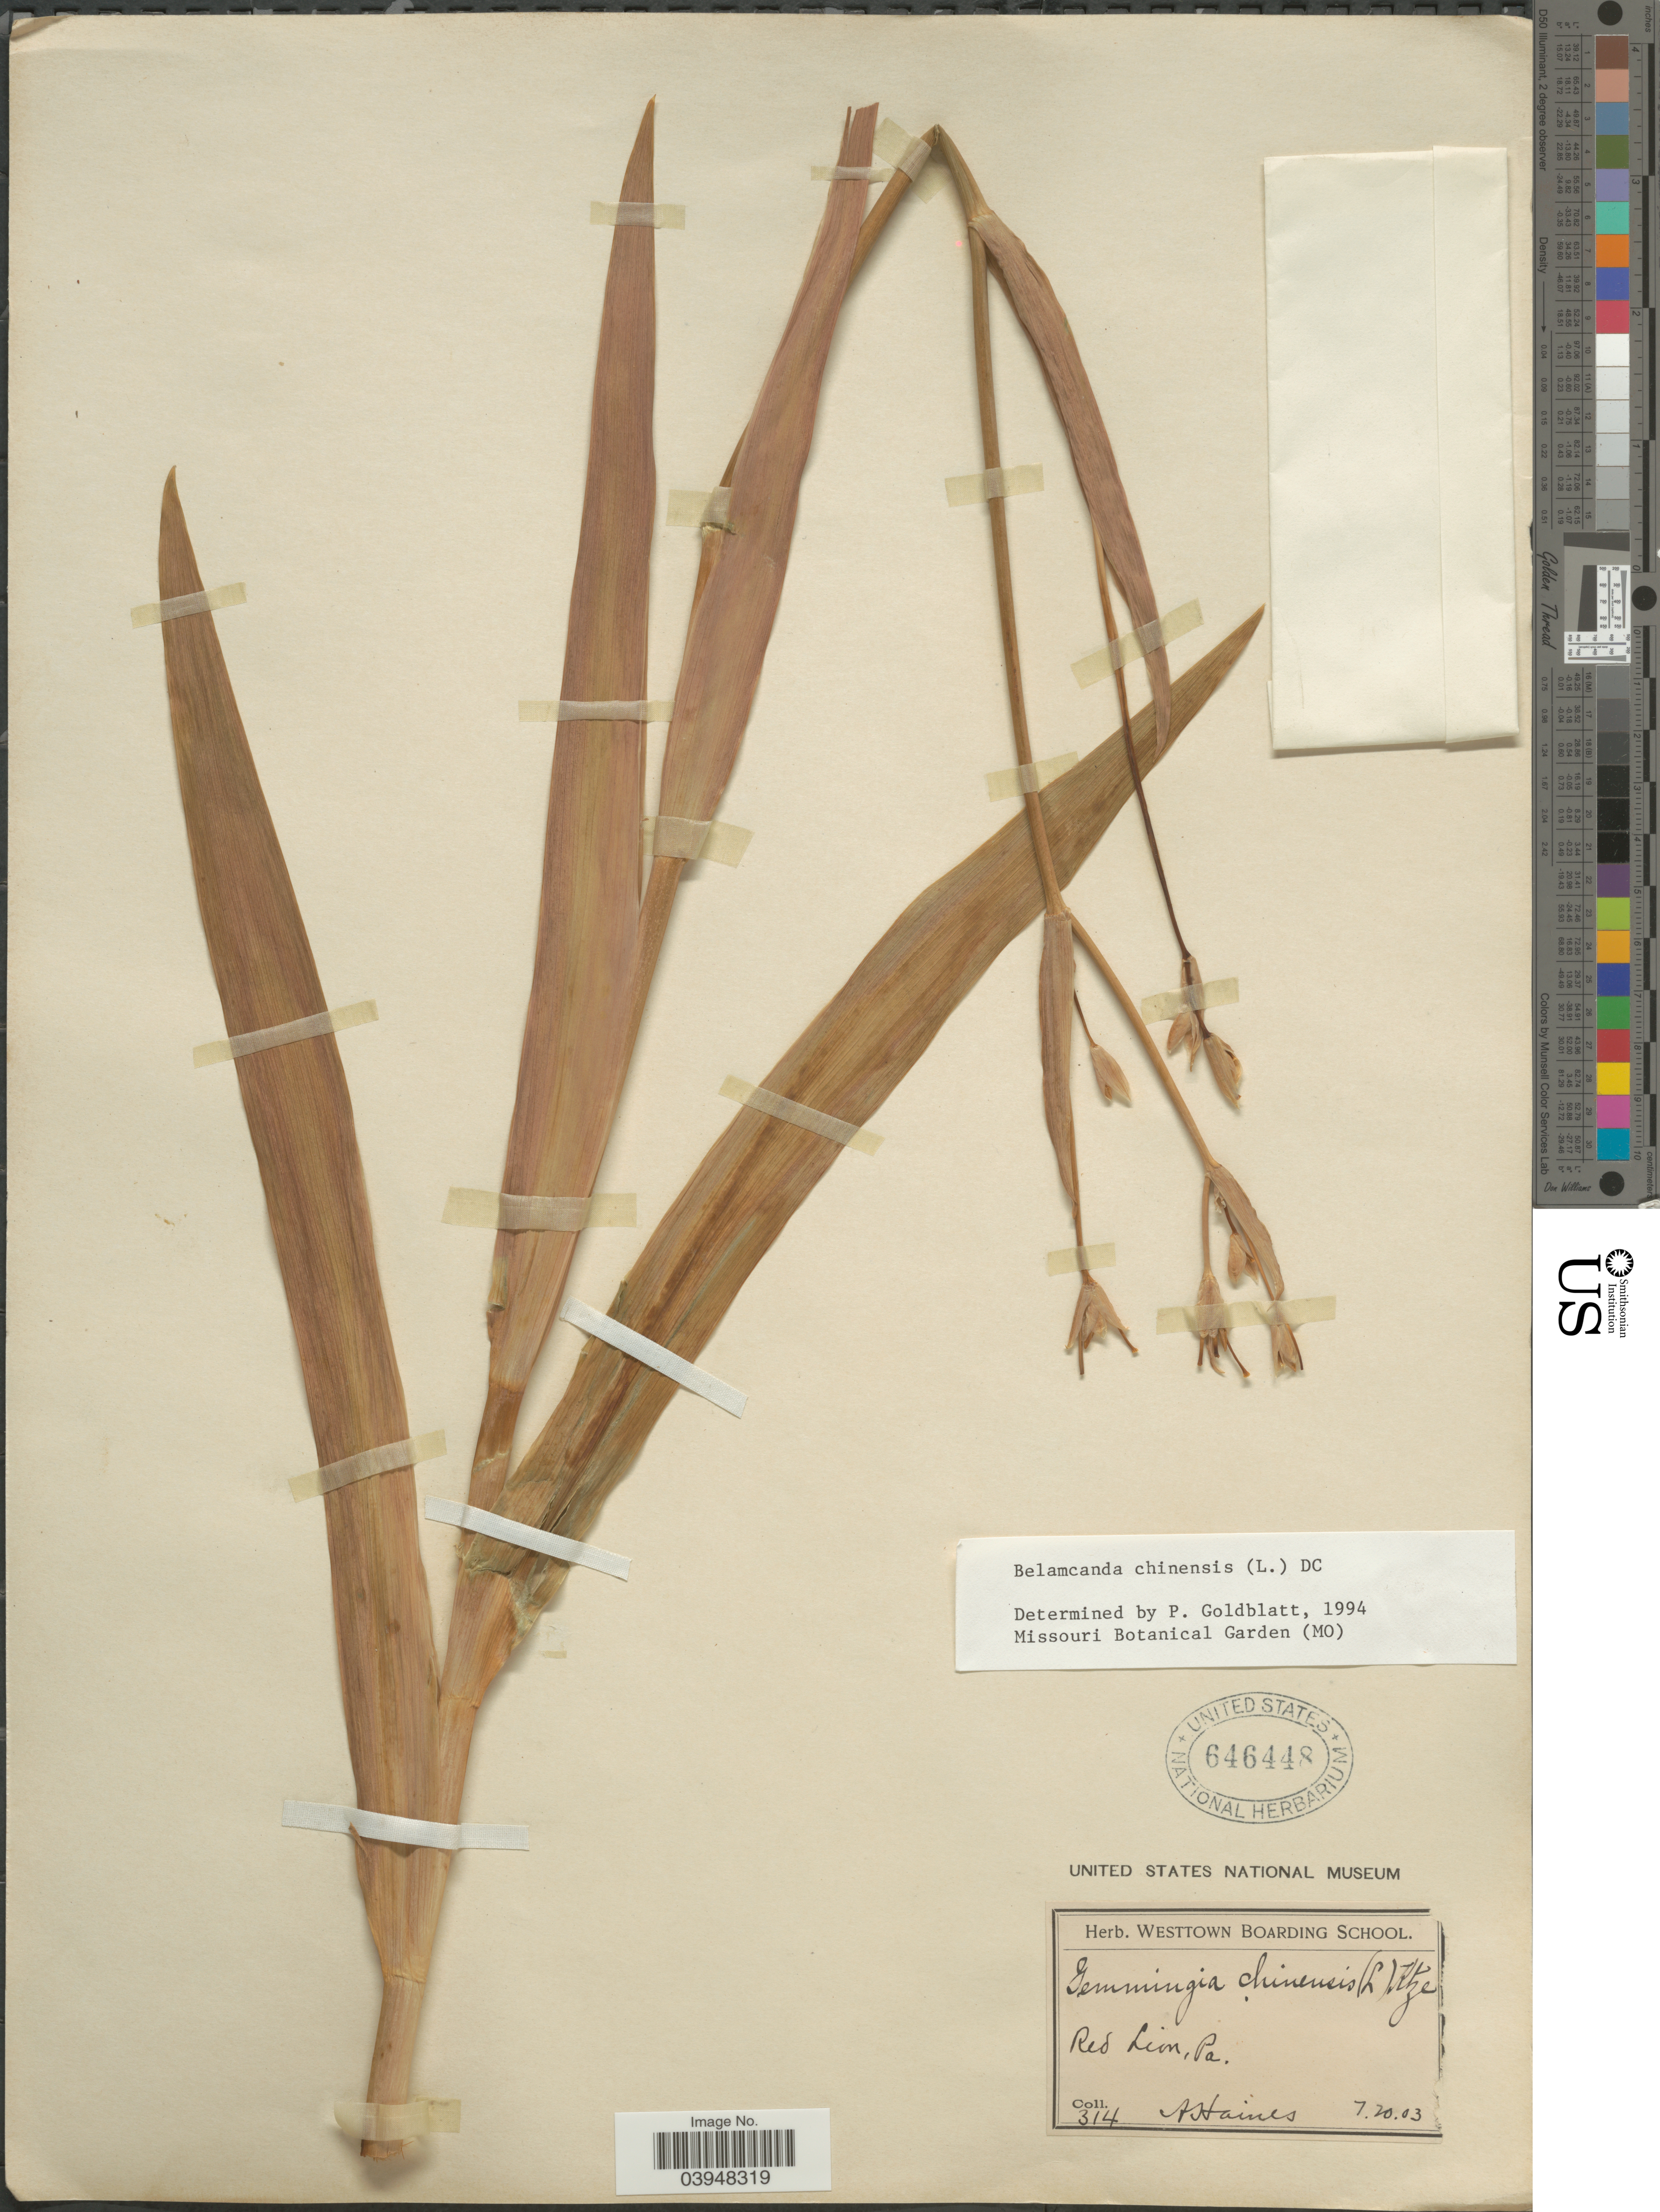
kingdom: Plantae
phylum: Tracheophyta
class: Liliopsida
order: Asparagales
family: Iridaceae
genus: Iris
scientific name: Iris domestica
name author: (L.) Goldblatt & Mabb.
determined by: Strong, Mark T., (BOT), Smithsonian Institution - National Museum of Natural History (UNITED STATES)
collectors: A. Haines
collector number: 314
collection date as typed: Transcribed d/m/y: 20/7/3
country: United States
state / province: Pennsylvania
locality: Red Lion.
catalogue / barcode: US 646448